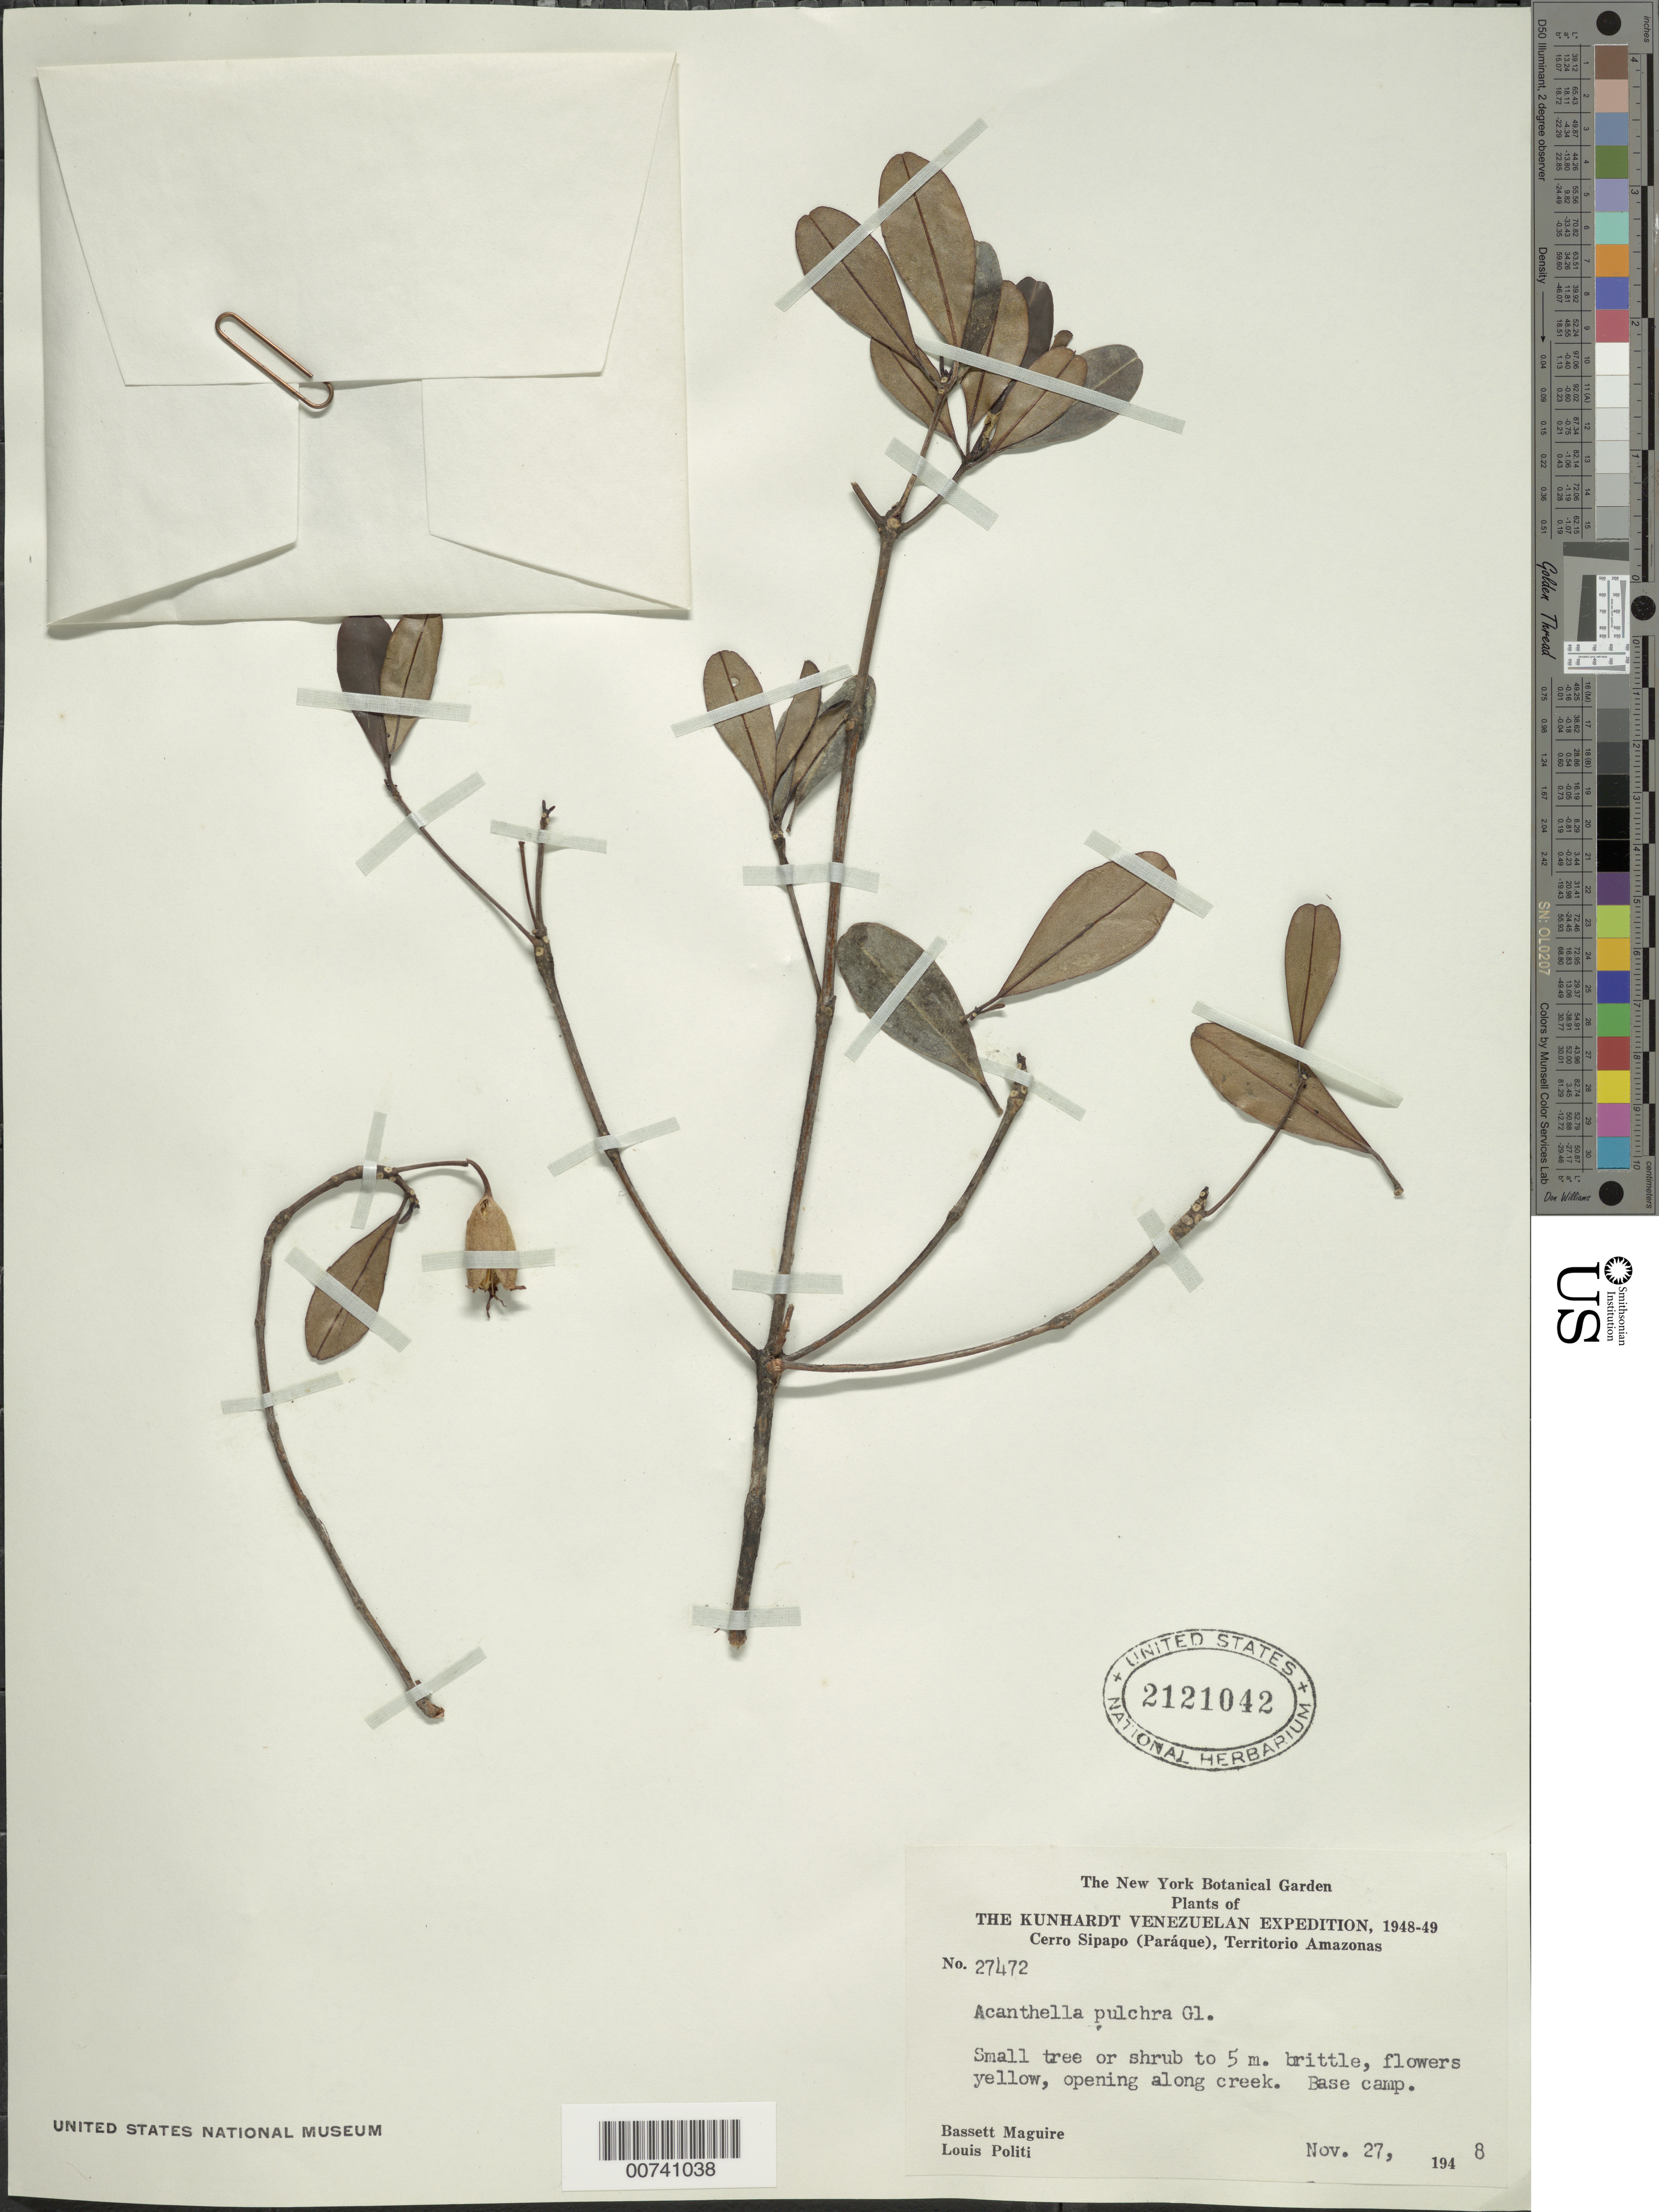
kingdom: Plantae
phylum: Tracheophyta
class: Magnoliopsida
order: Myrtales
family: Melastomataceae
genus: Acanthella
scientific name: Acanthella pulchra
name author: Gleason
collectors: B. Maguire & L. Politi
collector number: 27472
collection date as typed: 27-Nov-48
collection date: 1948-11-27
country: Venezuela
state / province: Amazonas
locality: Cerro Sipapo (Paráque), base camp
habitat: Opening along creek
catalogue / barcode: US 2121042